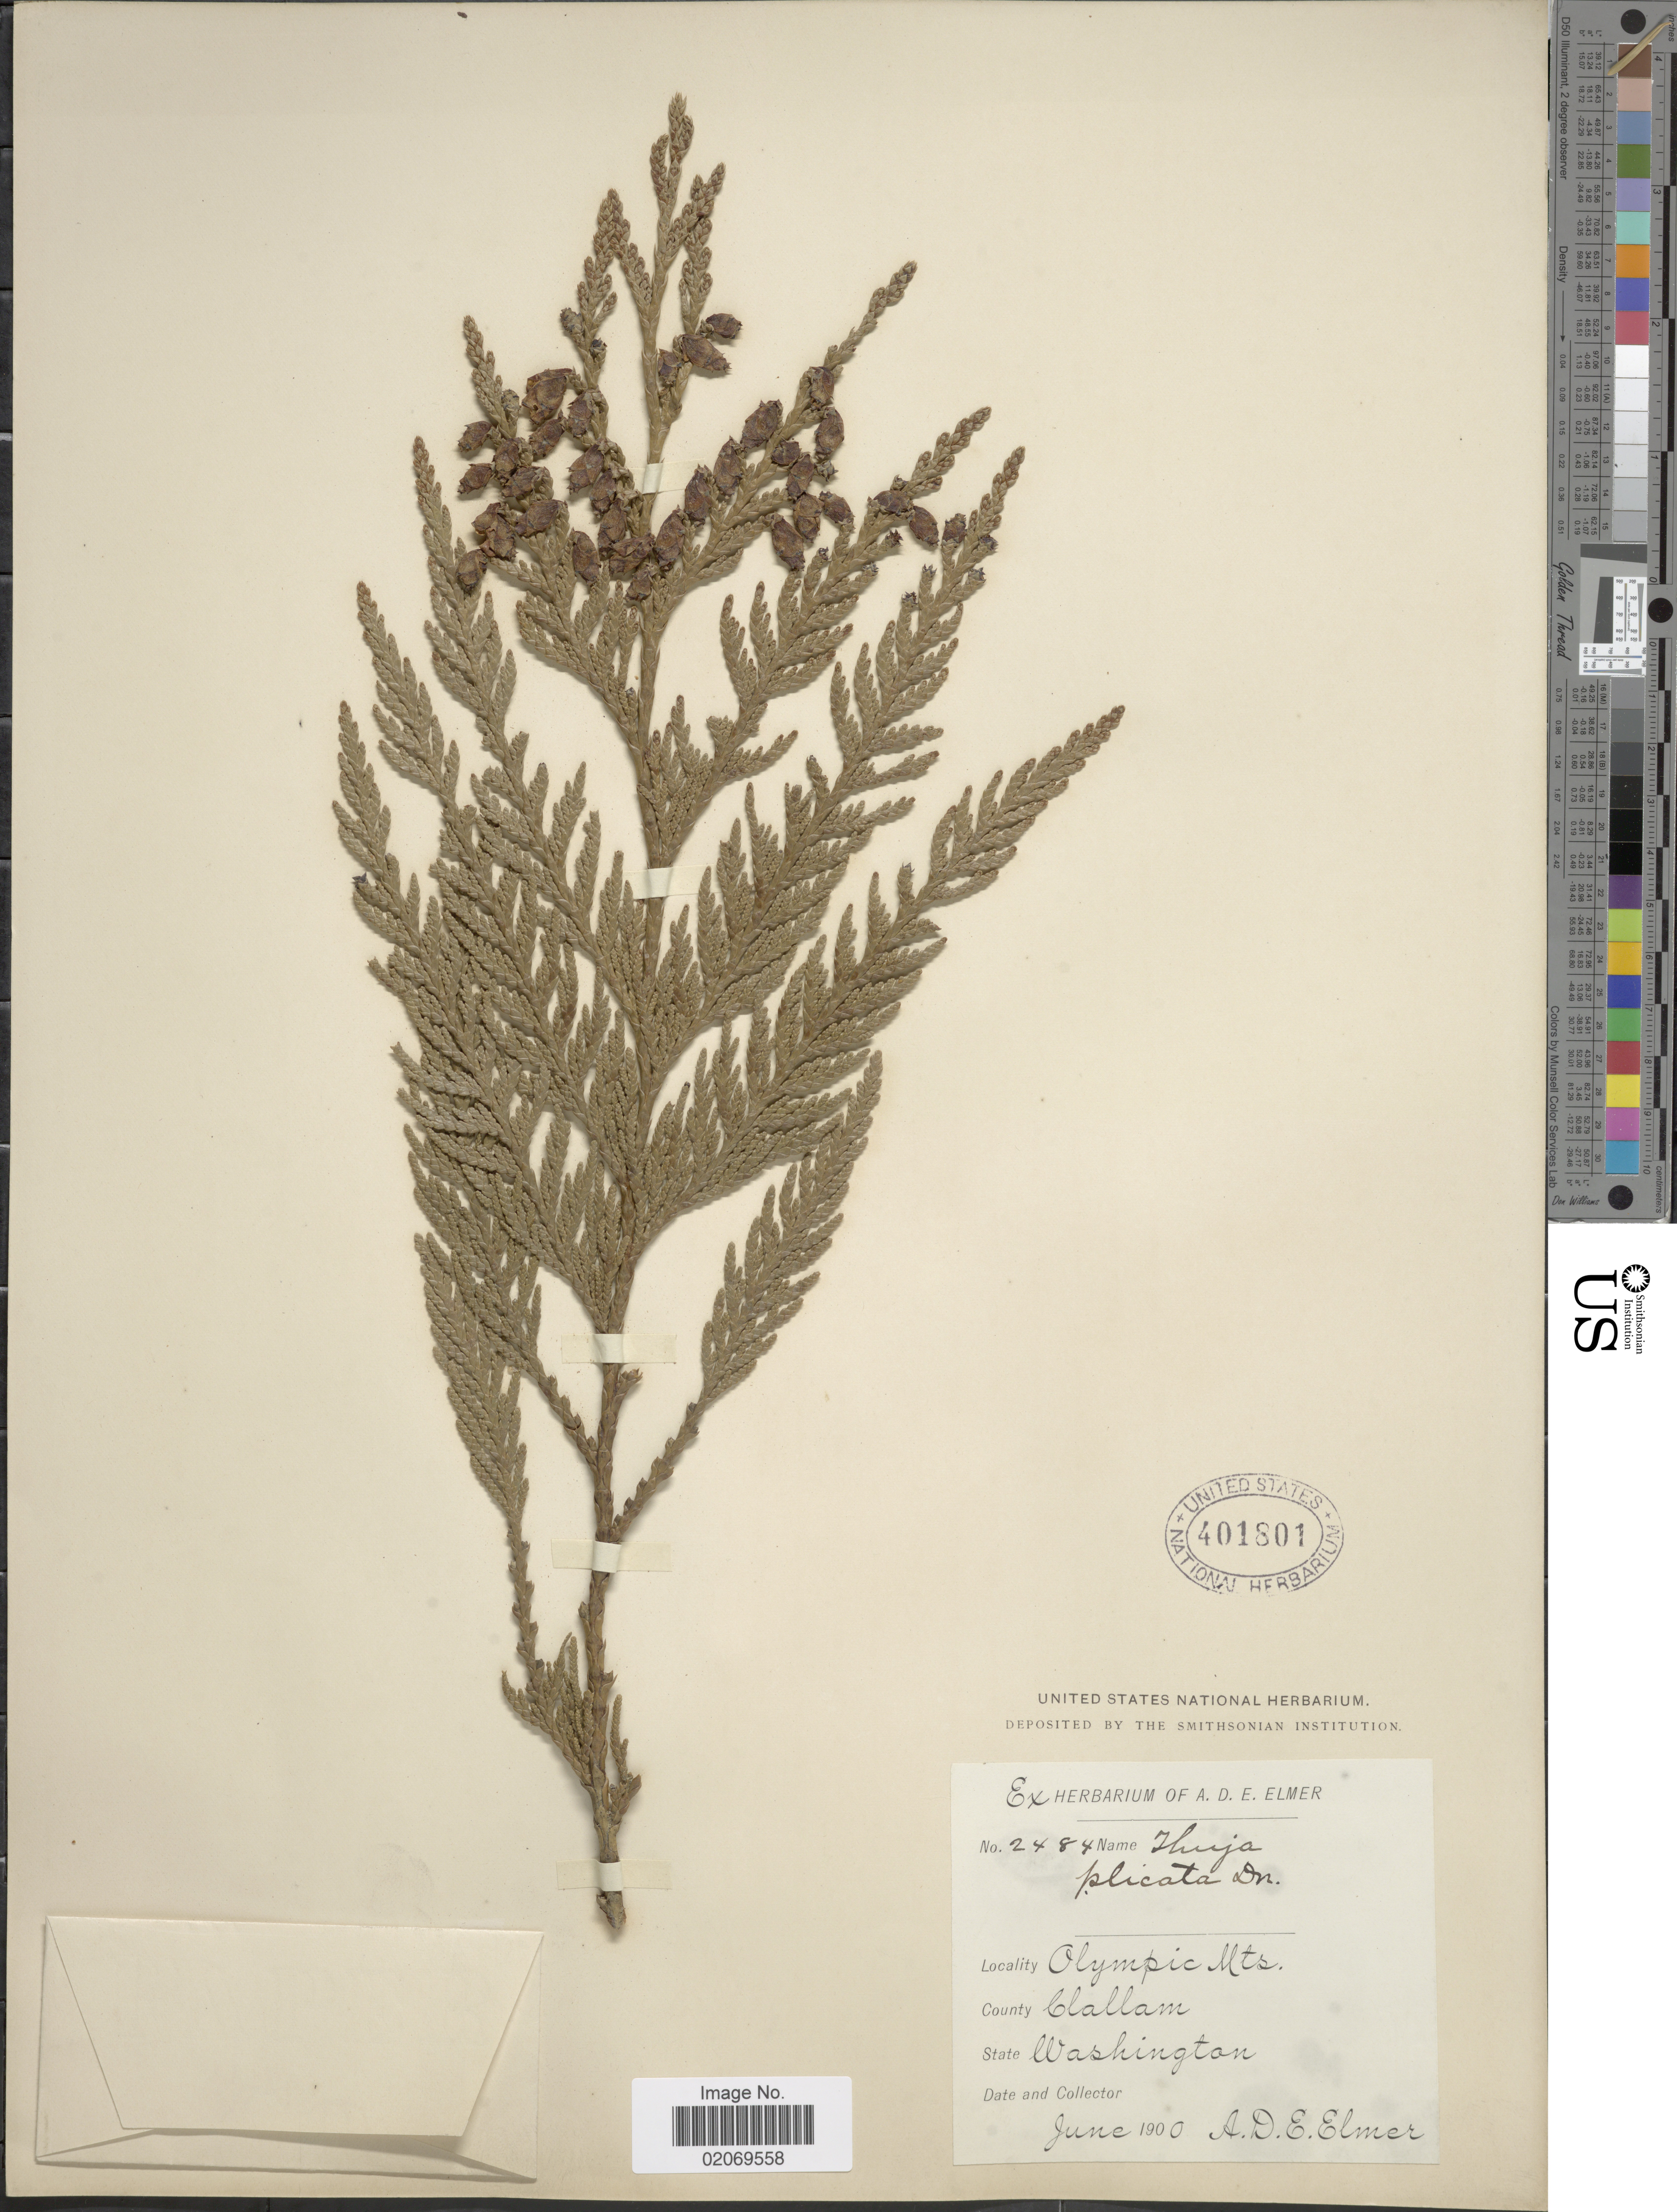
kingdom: Plantae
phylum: Tracheophyta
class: Pinopsida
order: Pinales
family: Cupressaceae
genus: Thuja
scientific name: Thuja plicata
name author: Donn & D. Don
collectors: A. D. E. Elmer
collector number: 2484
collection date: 1900-06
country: United States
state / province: Washington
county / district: Clallam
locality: Plympic Mts, County Clallam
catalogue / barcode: US 401801